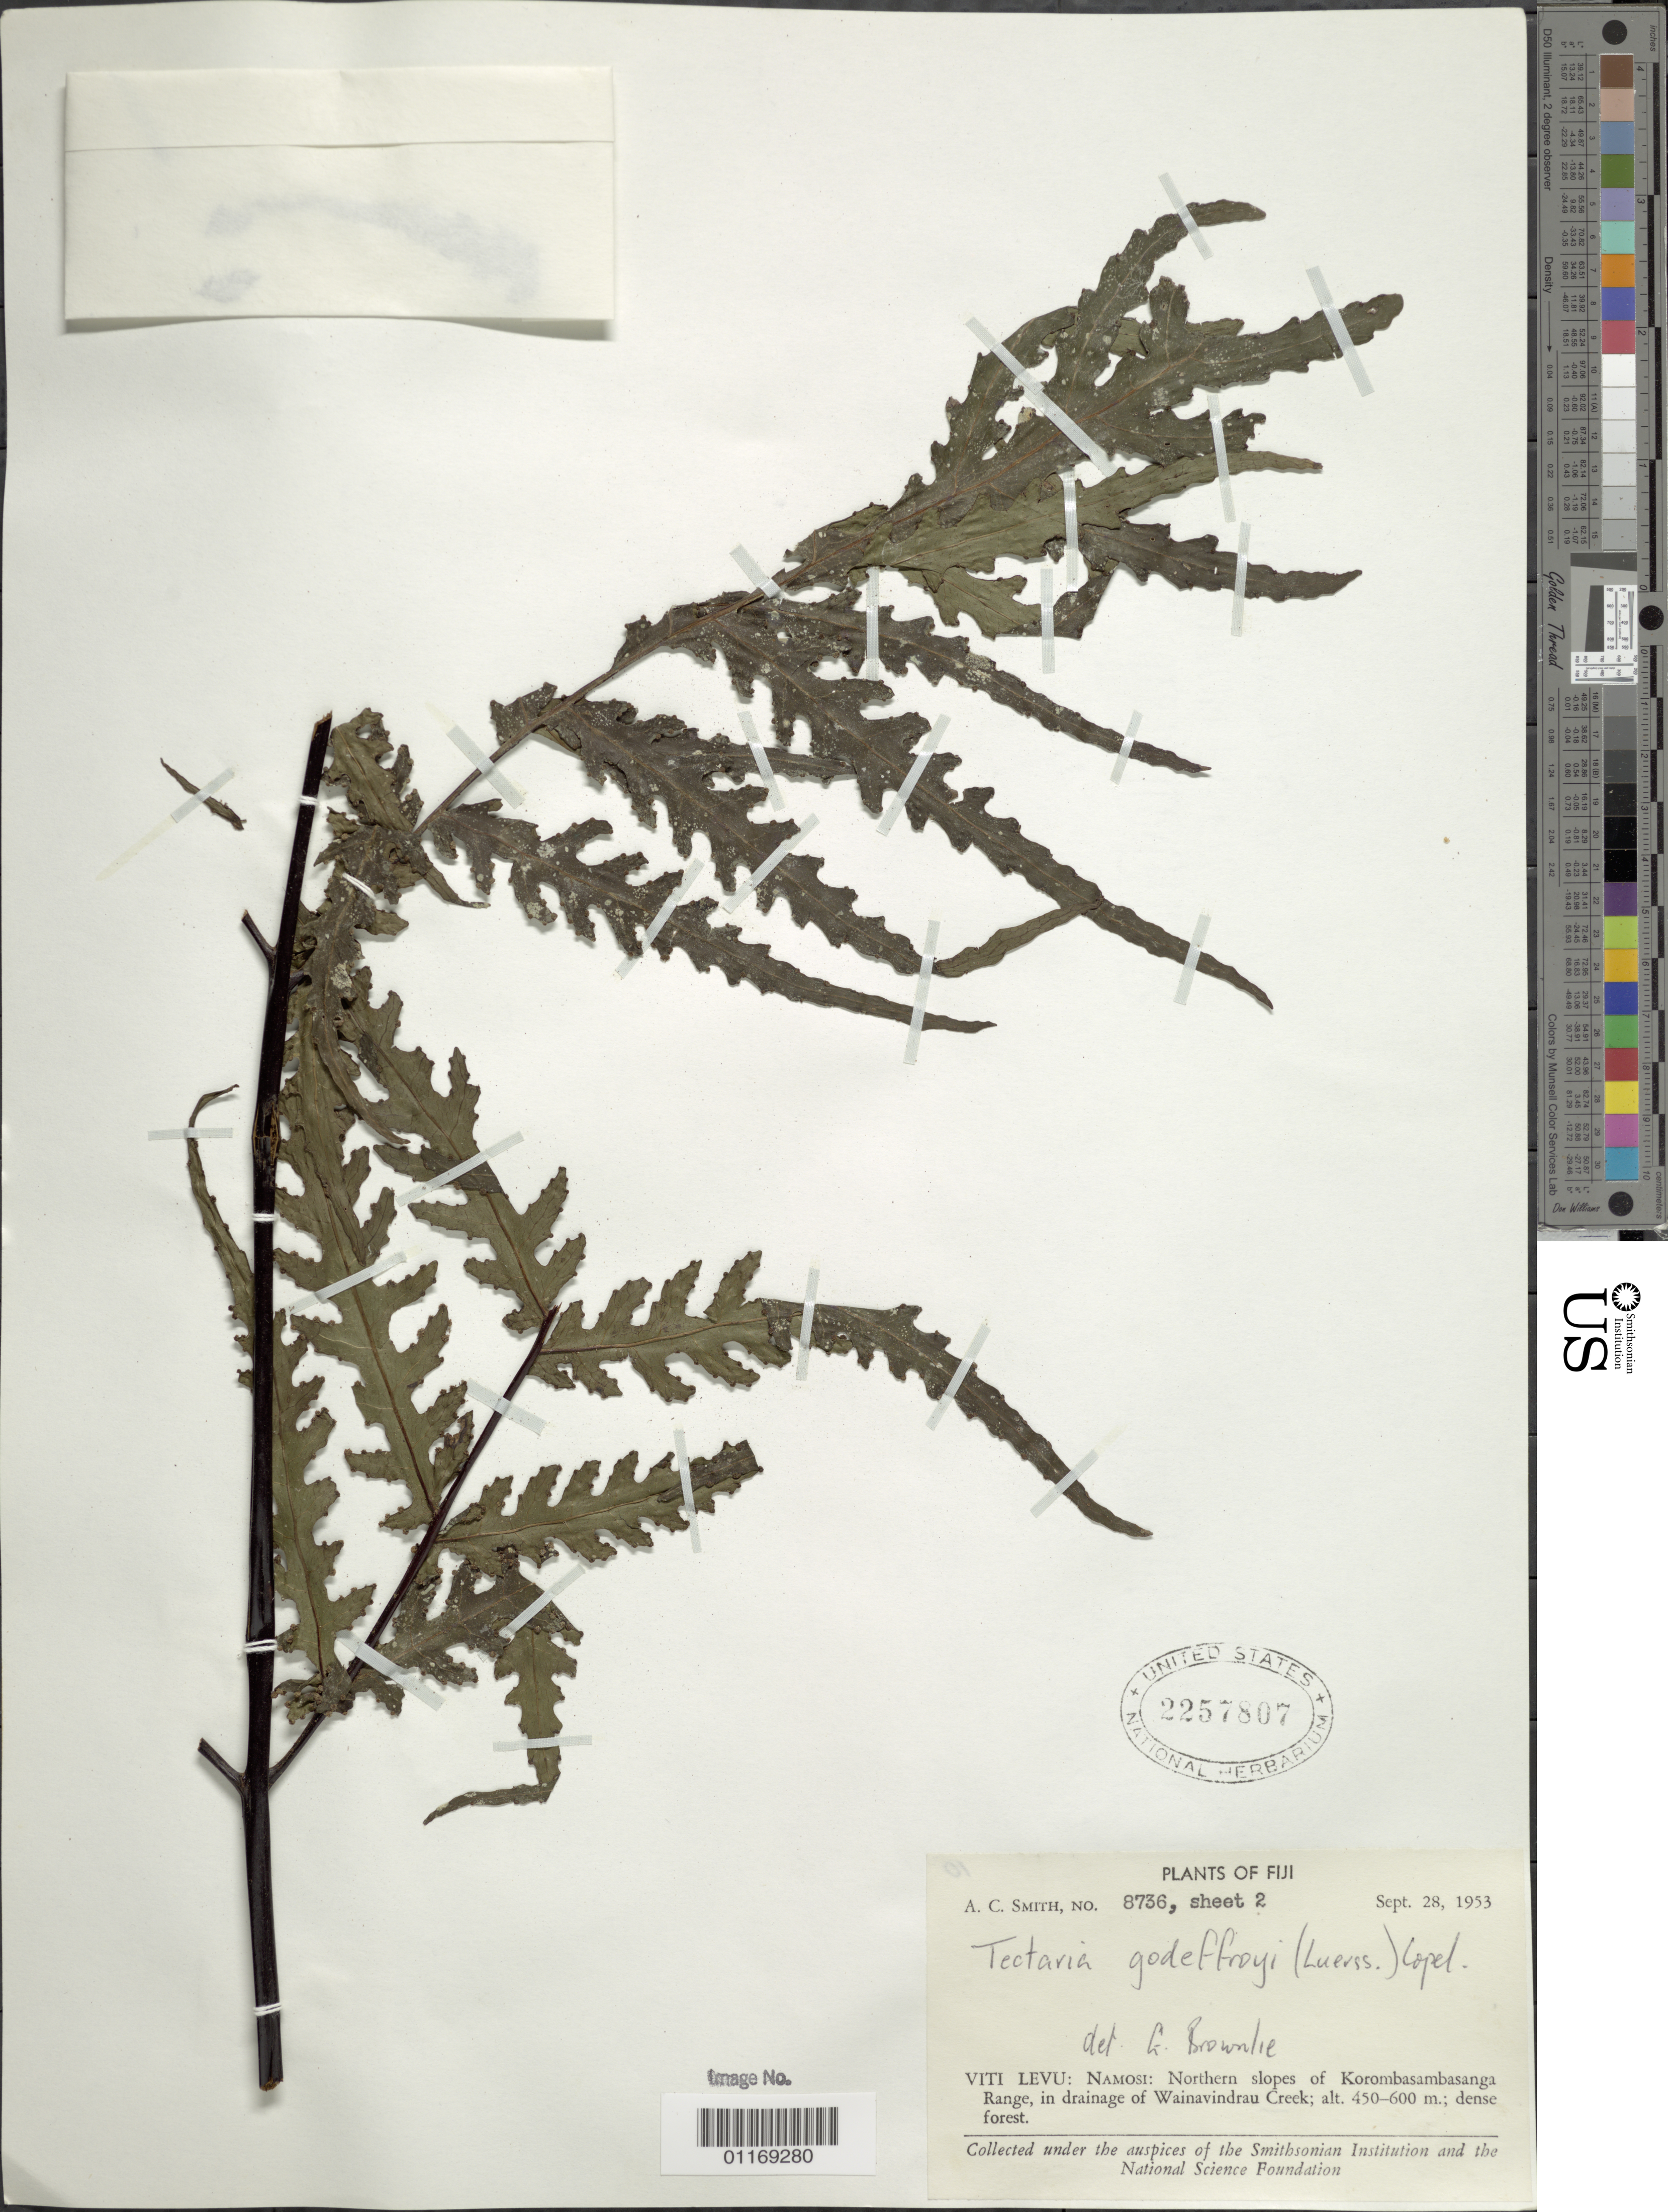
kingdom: Plantae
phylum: Tracheophyta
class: Polypodiopsida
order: Polypodiales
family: Tectariaceae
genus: Tectaria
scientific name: Tectaria godeffroyi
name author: (Luerss.) Copel.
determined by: Brownlie, G.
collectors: A. C. Smith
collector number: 8736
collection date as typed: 28 Sep 1953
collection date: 1953-09-28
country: Fiji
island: Viti Levu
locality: Namosi, northern slopes of korombasambasanga range, in drainage of wainavindrau creek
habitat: Dense forest.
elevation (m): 450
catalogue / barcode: US 2257807